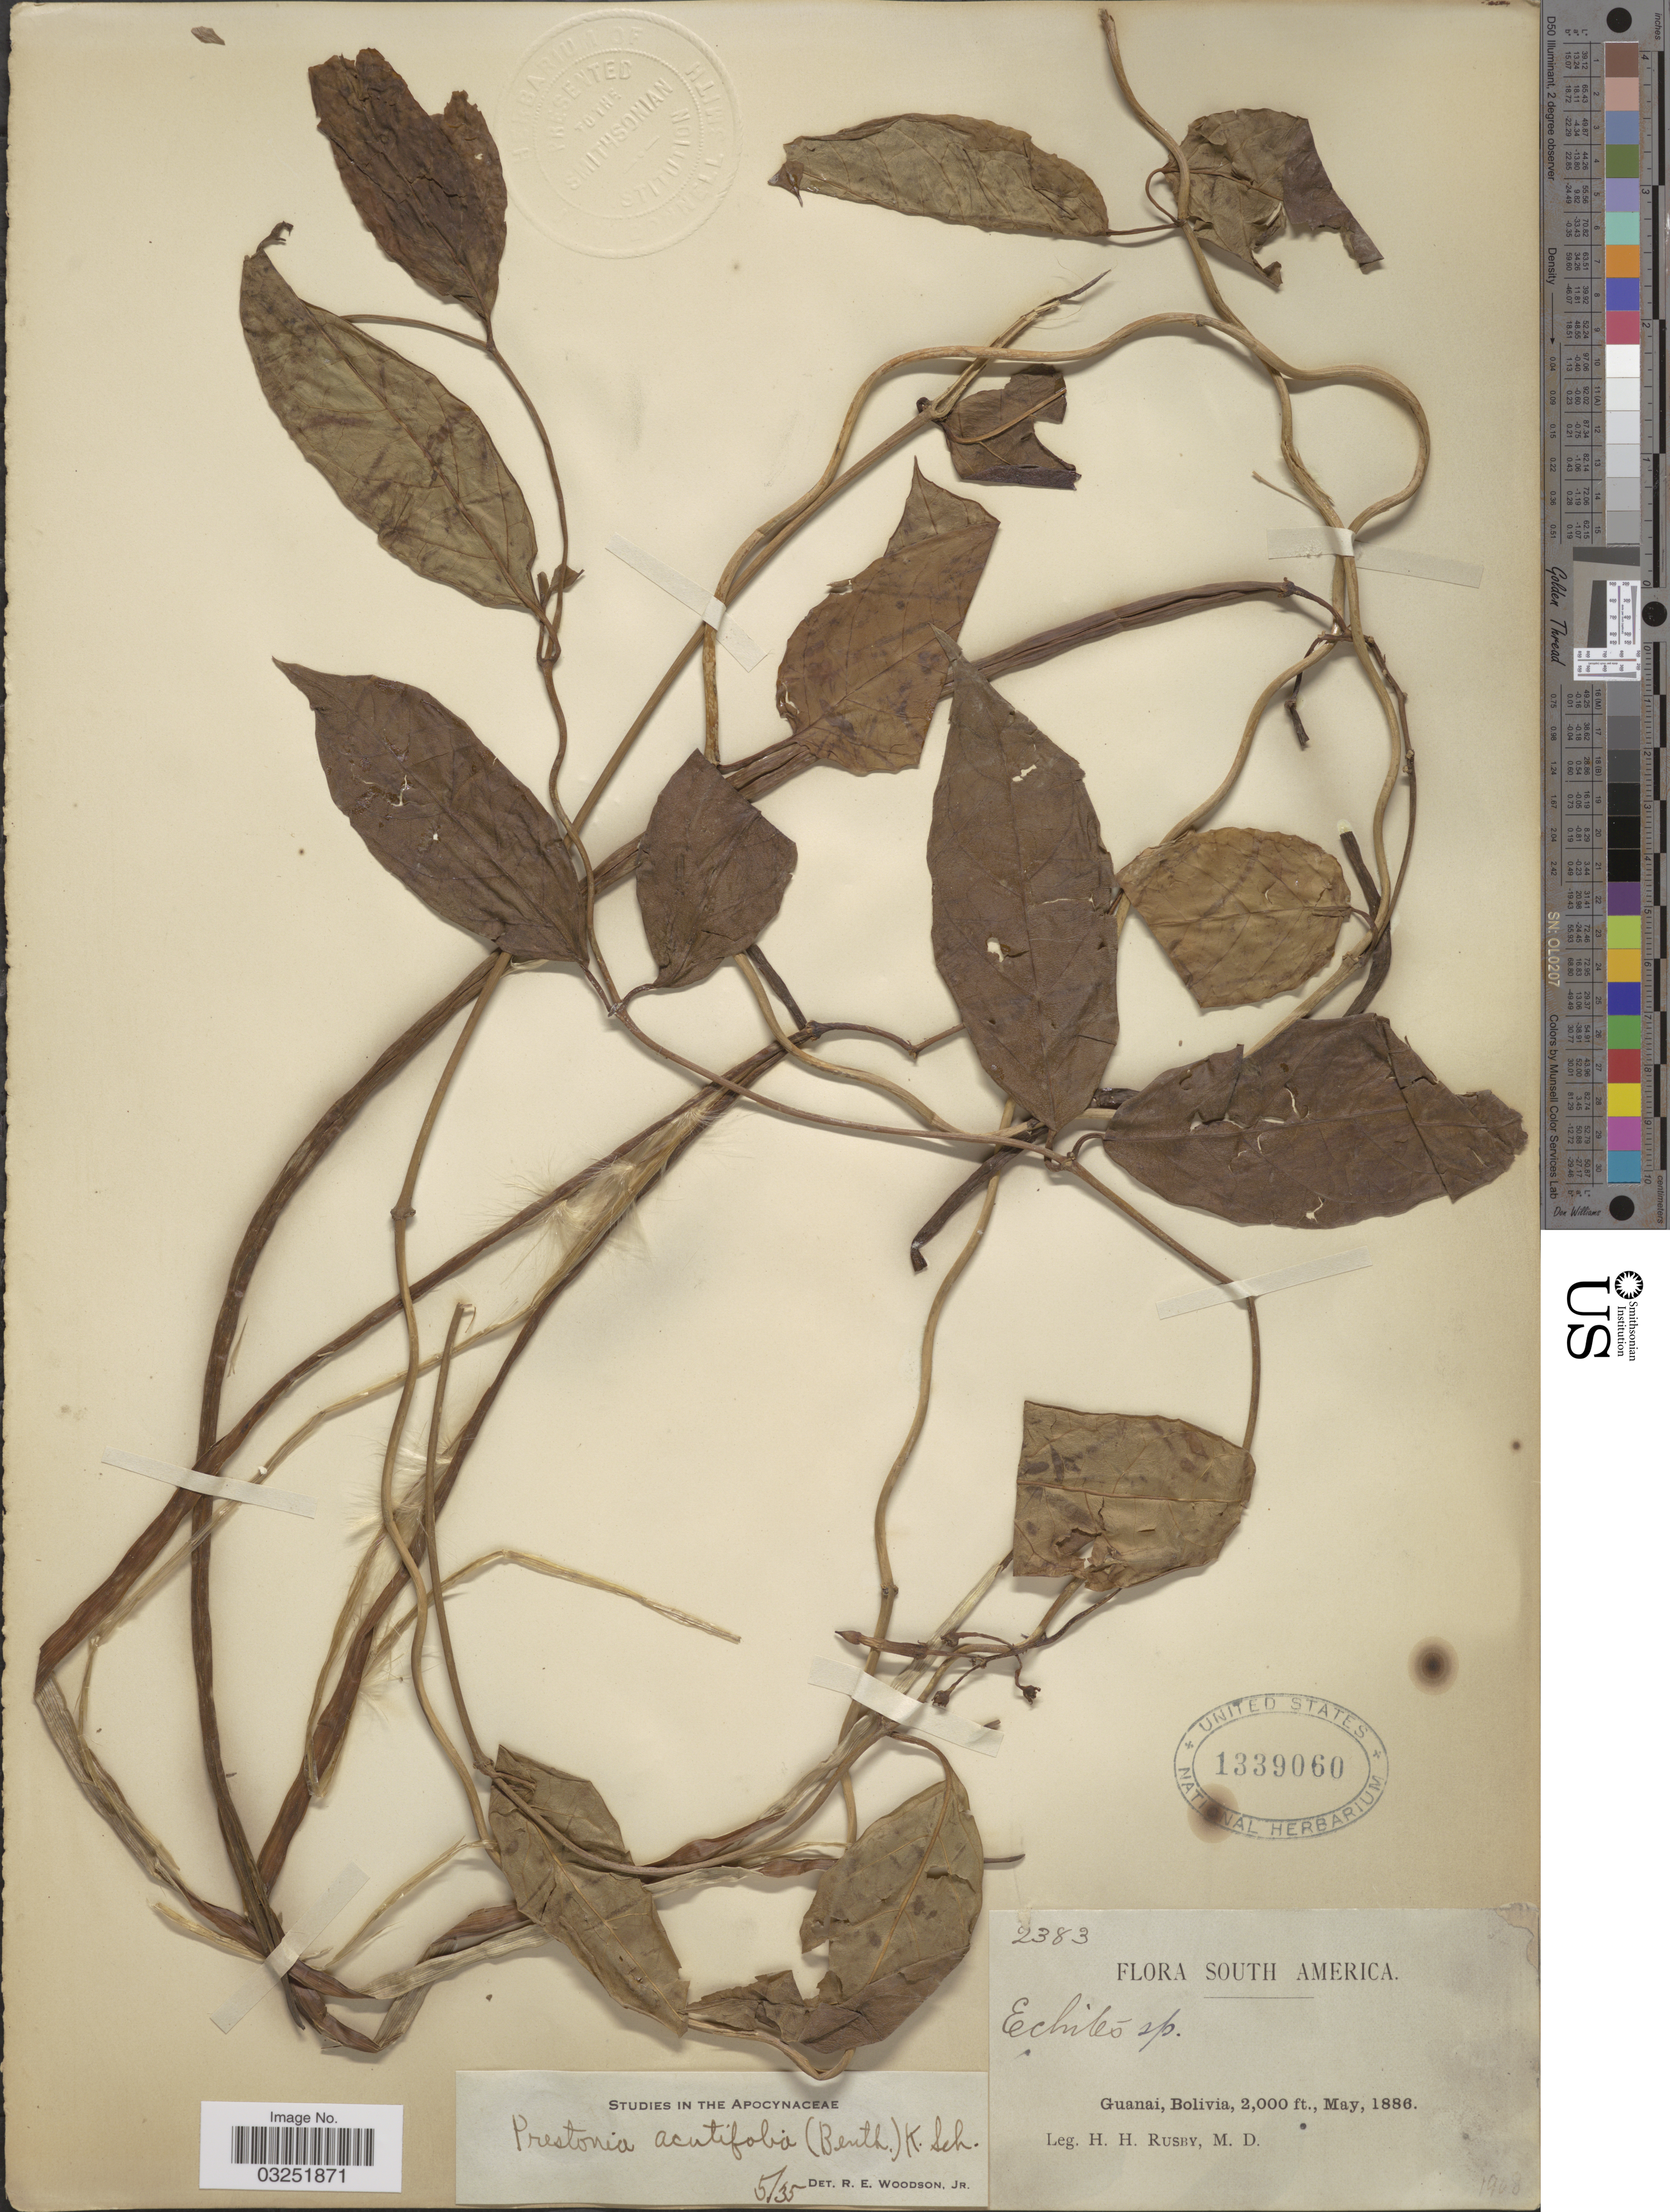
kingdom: Plantae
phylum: Tracheophyta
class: Magnoliopsida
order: Gentianales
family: Apocynaceae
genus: Prestonia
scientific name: Prestonia acutifolia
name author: (Benth. & Müll. Arg.) K. Schum.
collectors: H. H. Rusby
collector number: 2383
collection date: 1886-05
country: Bolivia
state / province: La Páz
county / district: Larecaja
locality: Guanay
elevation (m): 610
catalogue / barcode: US 1339060